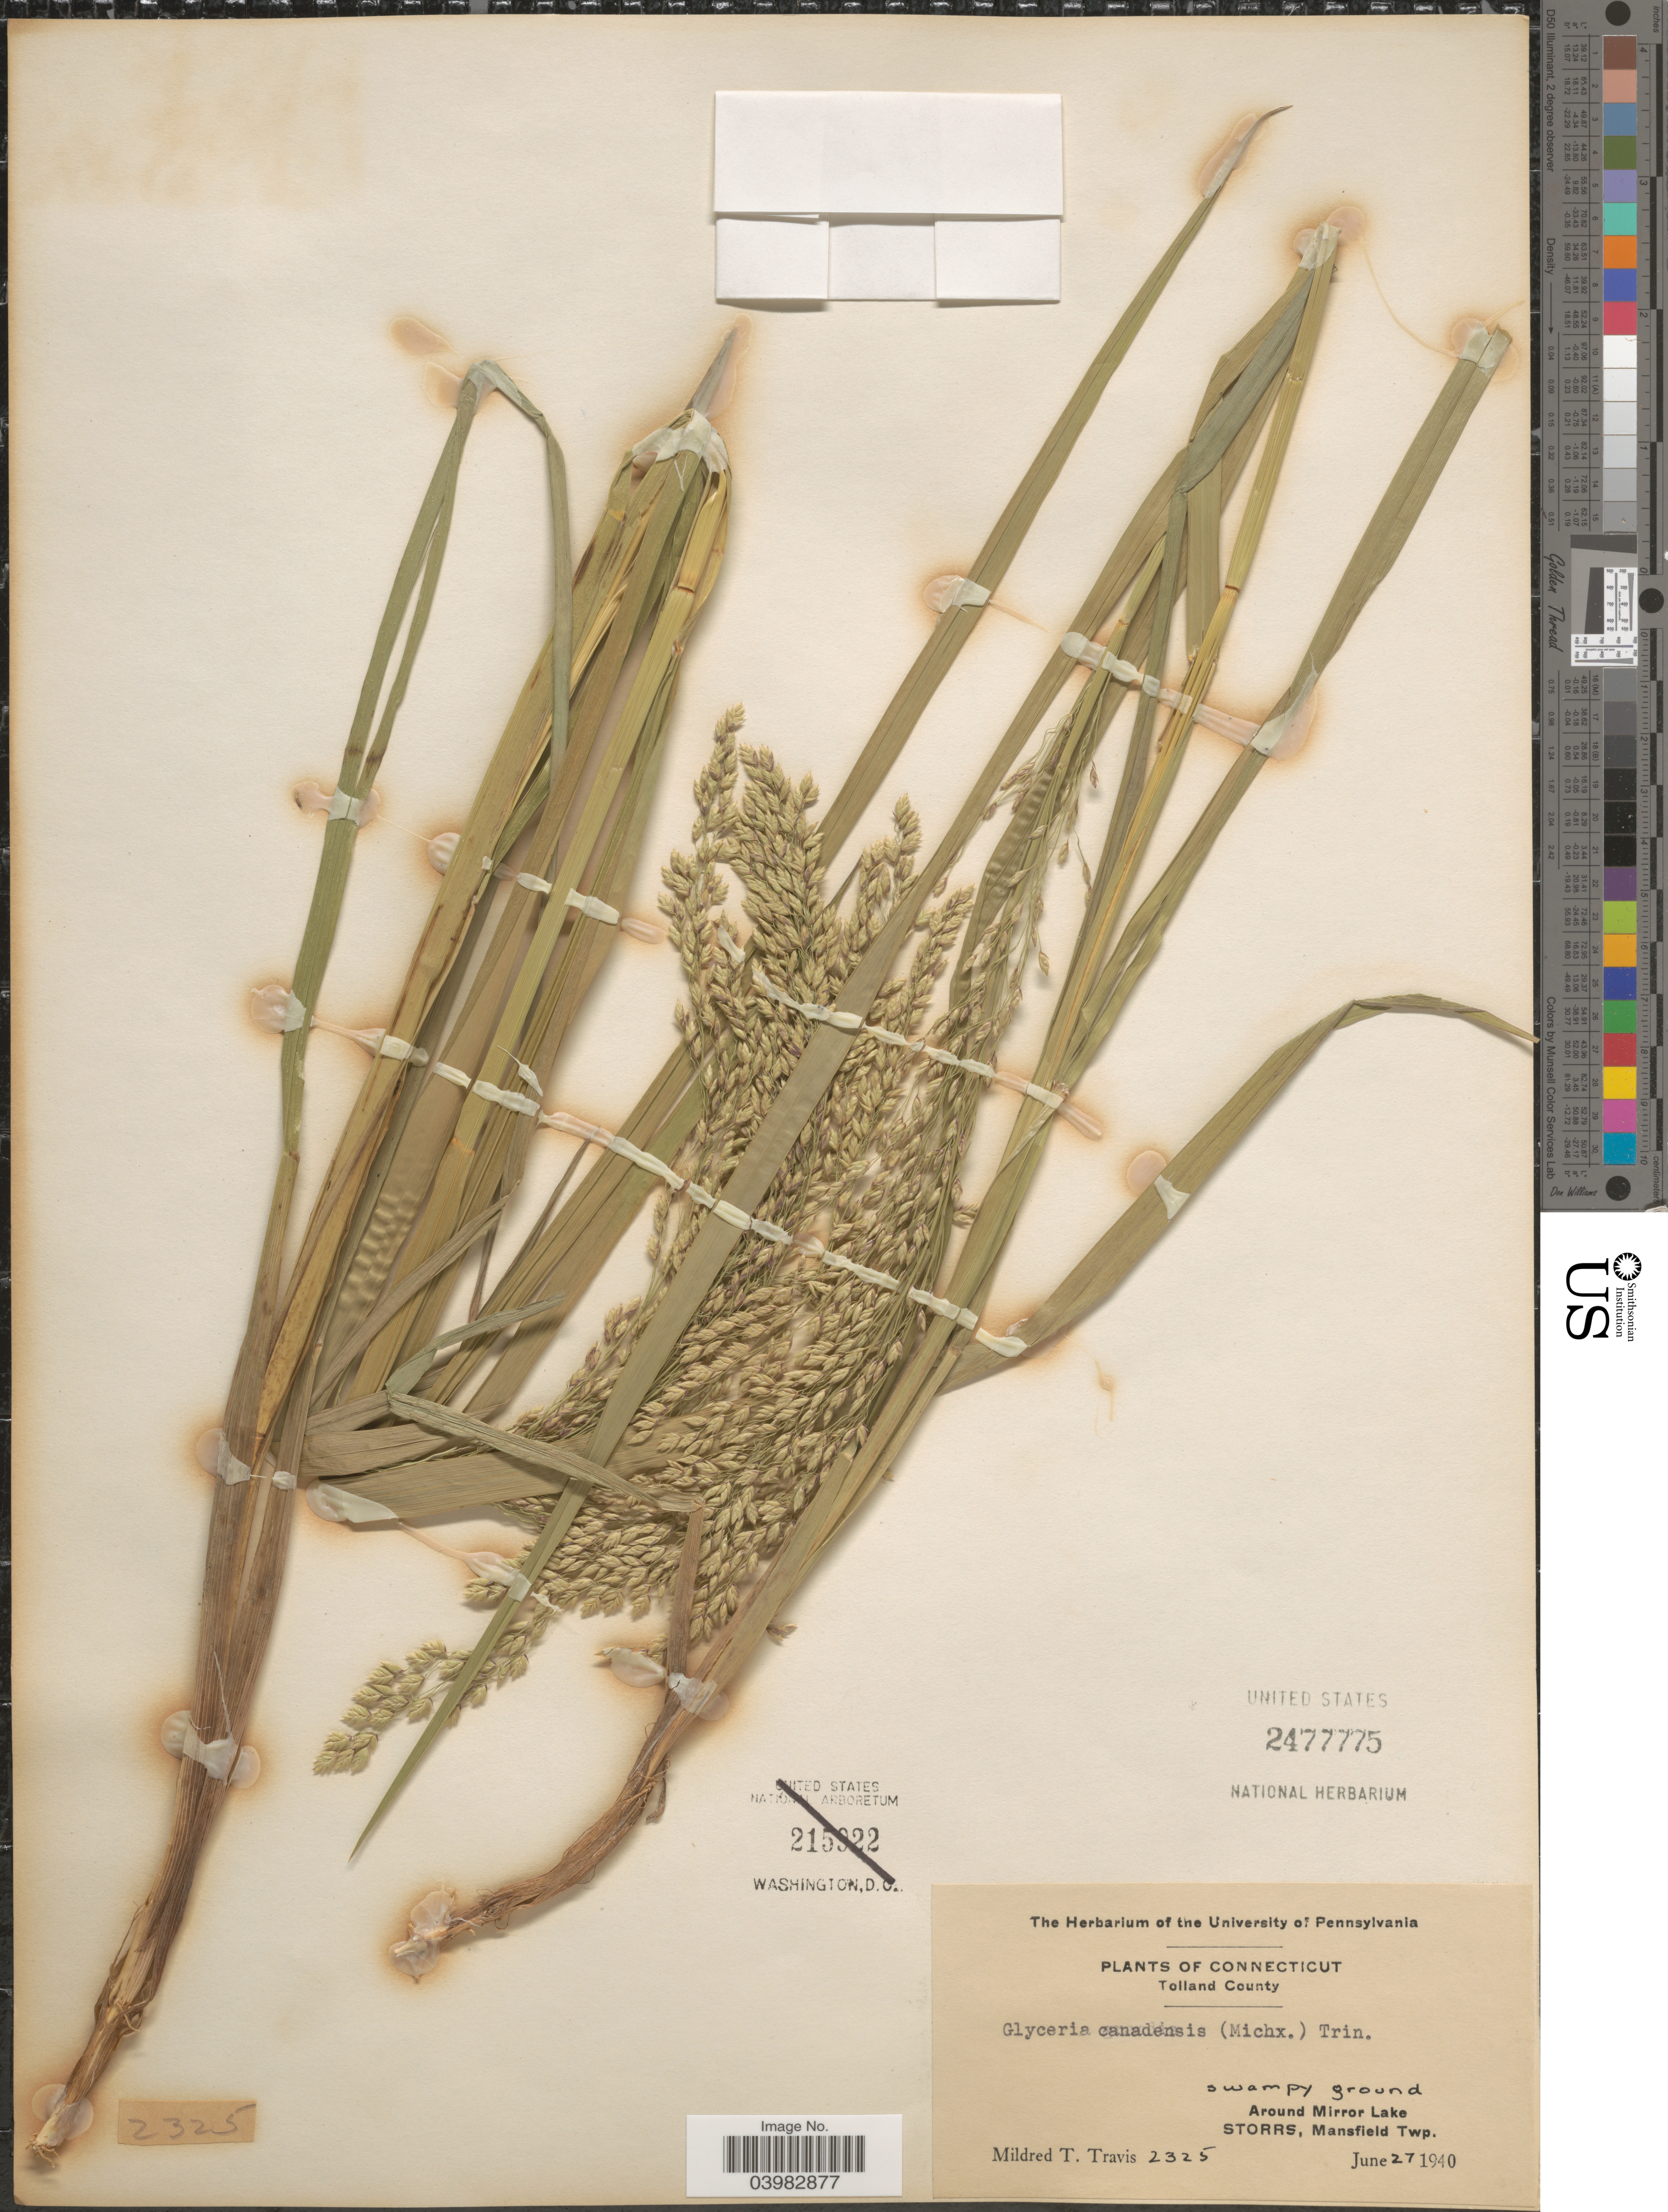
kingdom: Plantae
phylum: Tracheophyta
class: Liliopsida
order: Poales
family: Poaceae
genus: Glyceria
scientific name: Glyceria canadensis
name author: (Michx.) Trin.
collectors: M. Travis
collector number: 2325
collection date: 1940-06-27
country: United States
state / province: Connecticut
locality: Tolland County. Around Mirror Lake Storrs, Mansfield Twp.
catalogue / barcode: US 2477775